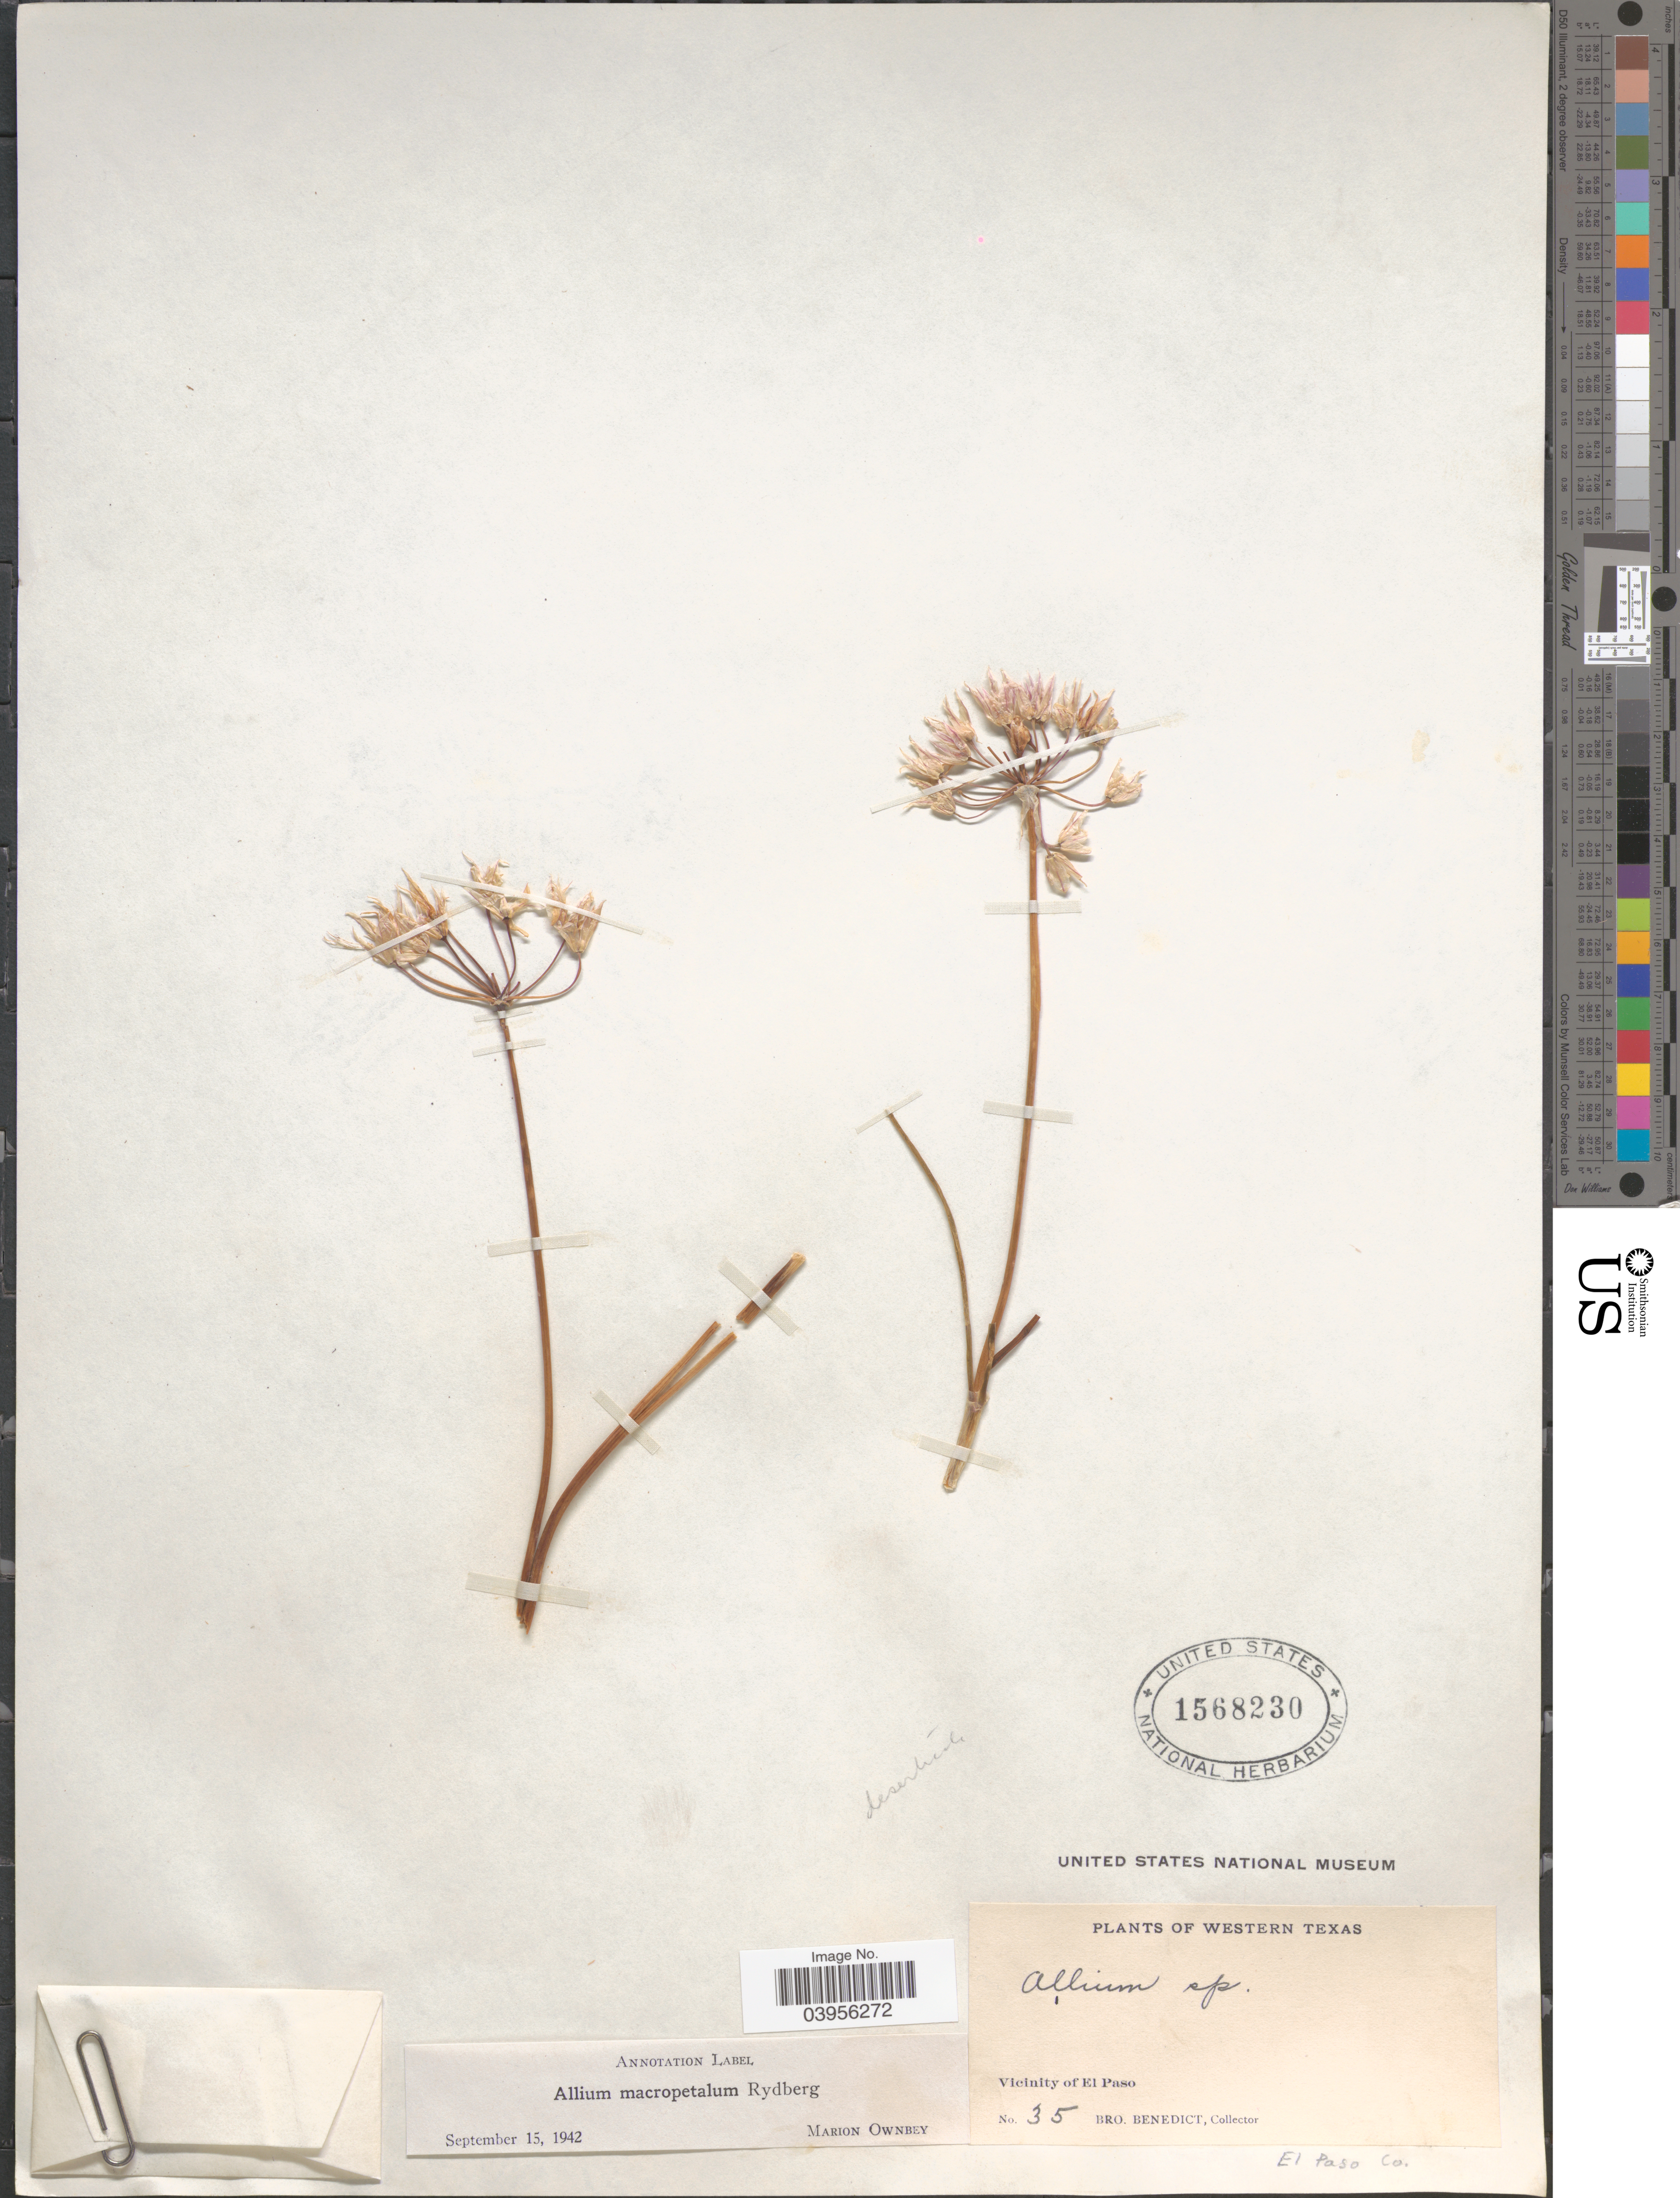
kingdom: Plantae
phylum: Tracheophyta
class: Liliopsida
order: Asparagales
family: Amaryllidaceae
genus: Allium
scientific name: Allium macropetalum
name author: Rydb.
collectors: Bro. Benedict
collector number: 35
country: United States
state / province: Texas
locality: Western Texas. Vicinity of El Paso. El Paso Co.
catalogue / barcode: US 1568230